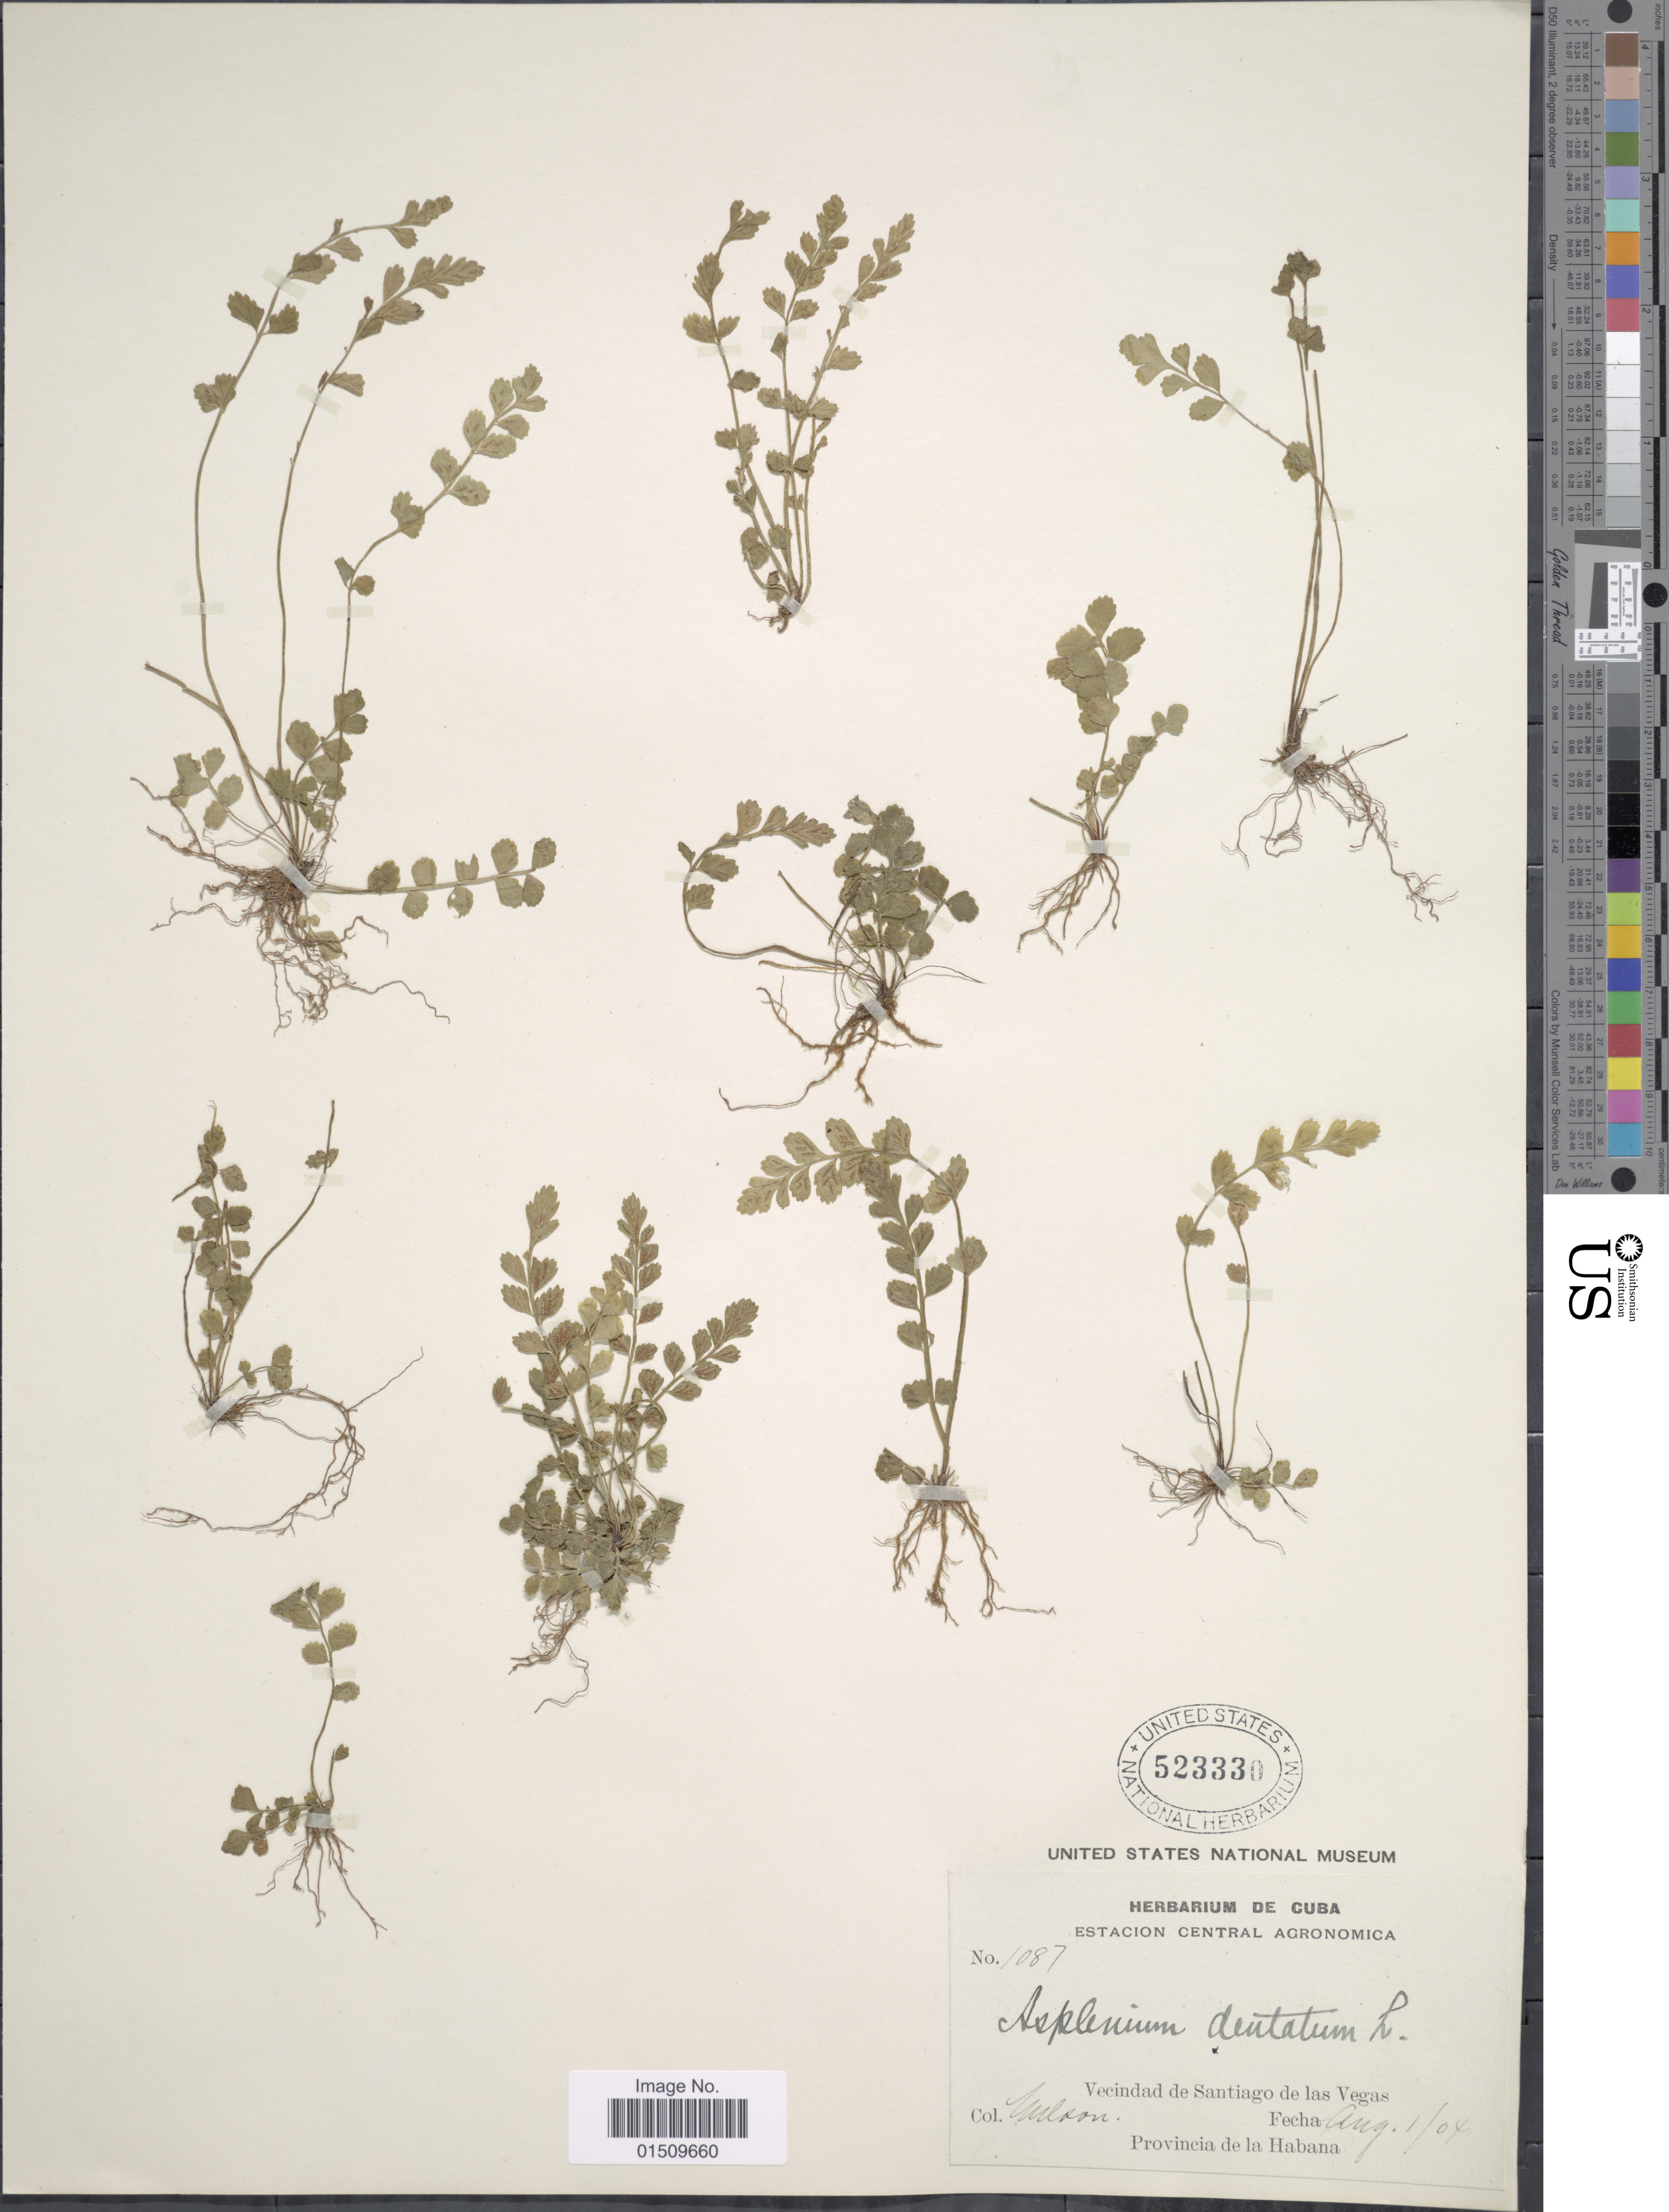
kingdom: Plantae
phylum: Tracheophyta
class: Polypodiopsida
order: Polypodiales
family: Aspleniaceae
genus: Asplenium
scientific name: Asplenium trichomanes-dentatum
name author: L.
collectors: -- Wilson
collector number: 1087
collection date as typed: Transcribed d/m/y: 1/8/4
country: Cuba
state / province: La Habana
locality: Cuba, estacion central Agronomica, Vecindad de Santiago de las Vegas.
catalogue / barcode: US 523330